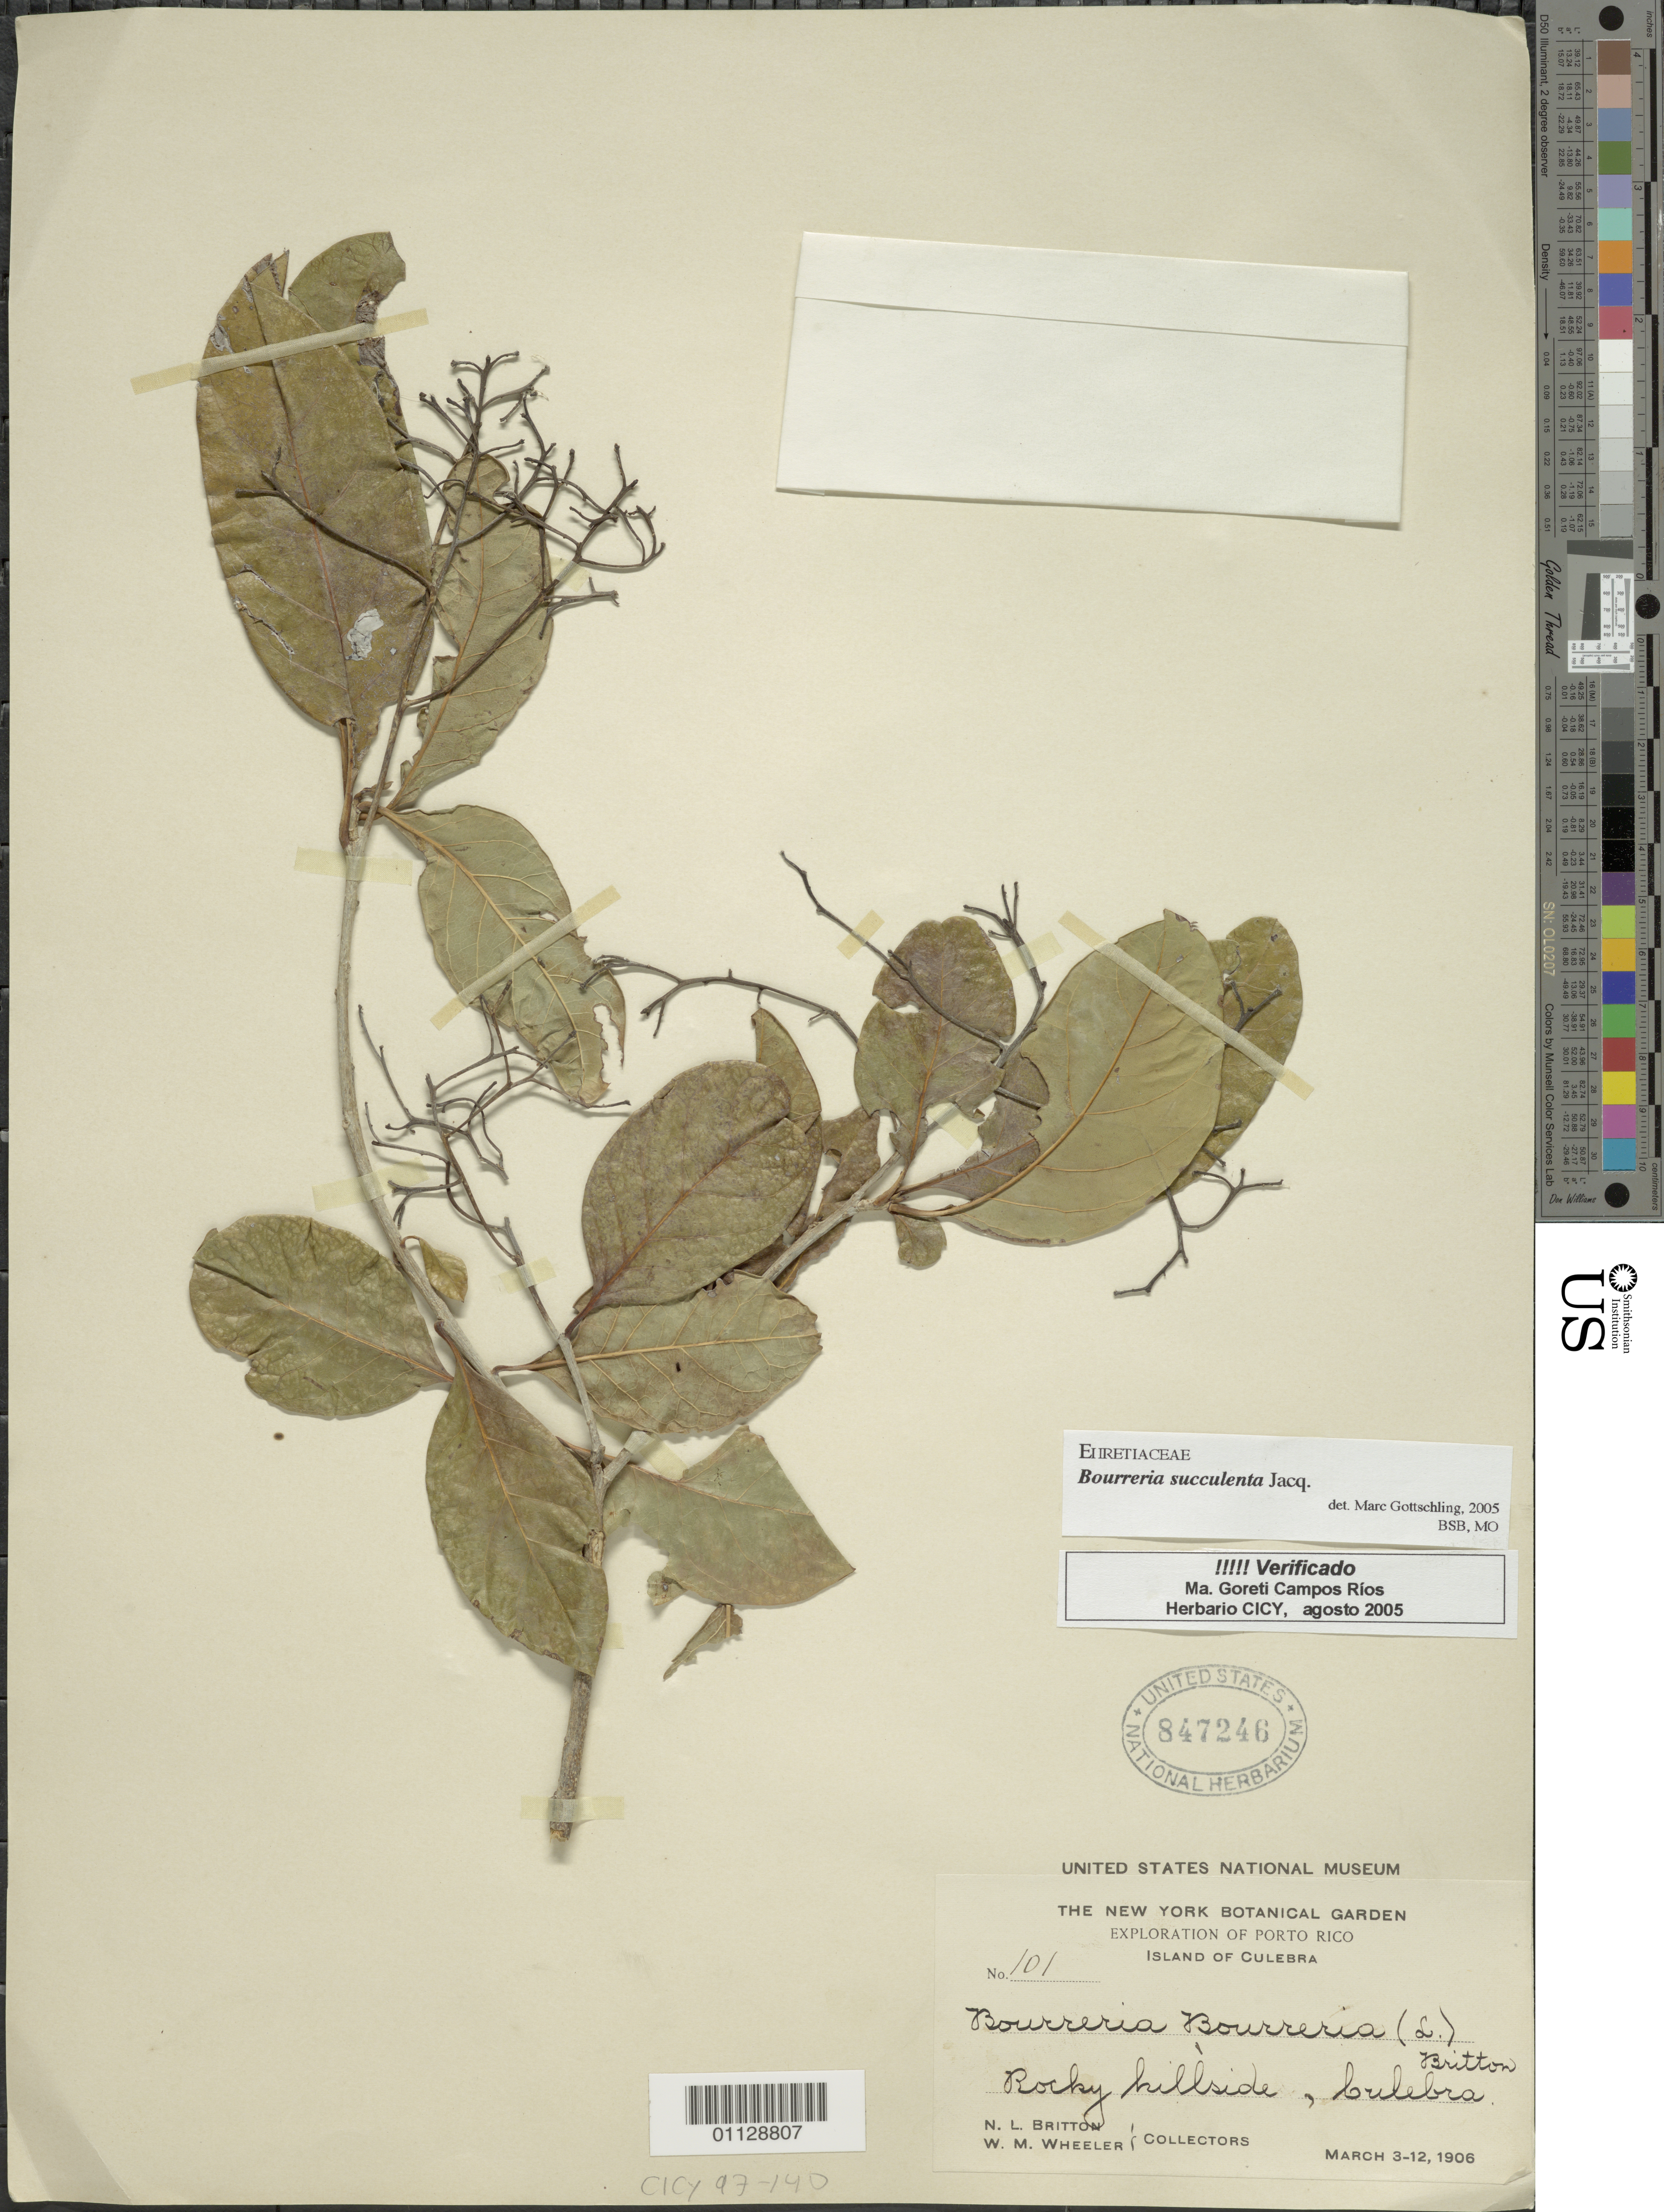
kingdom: Plantae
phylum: Tracheophyta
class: Magnoliopsida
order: Boraginales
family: Ehretiaceae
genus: Bourreria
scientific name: Bourreria succulenta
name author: Jacq.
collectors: N. Britton & W. Wheeler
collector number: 101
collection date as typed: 03 Mar 1906 to 12 Mar 1906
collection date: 1906-03-03/1906-03-12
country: Puerto Rico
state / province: Culebra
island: Culebra I.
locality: Rocky Hillside, Bulebra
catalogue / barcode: US 847246